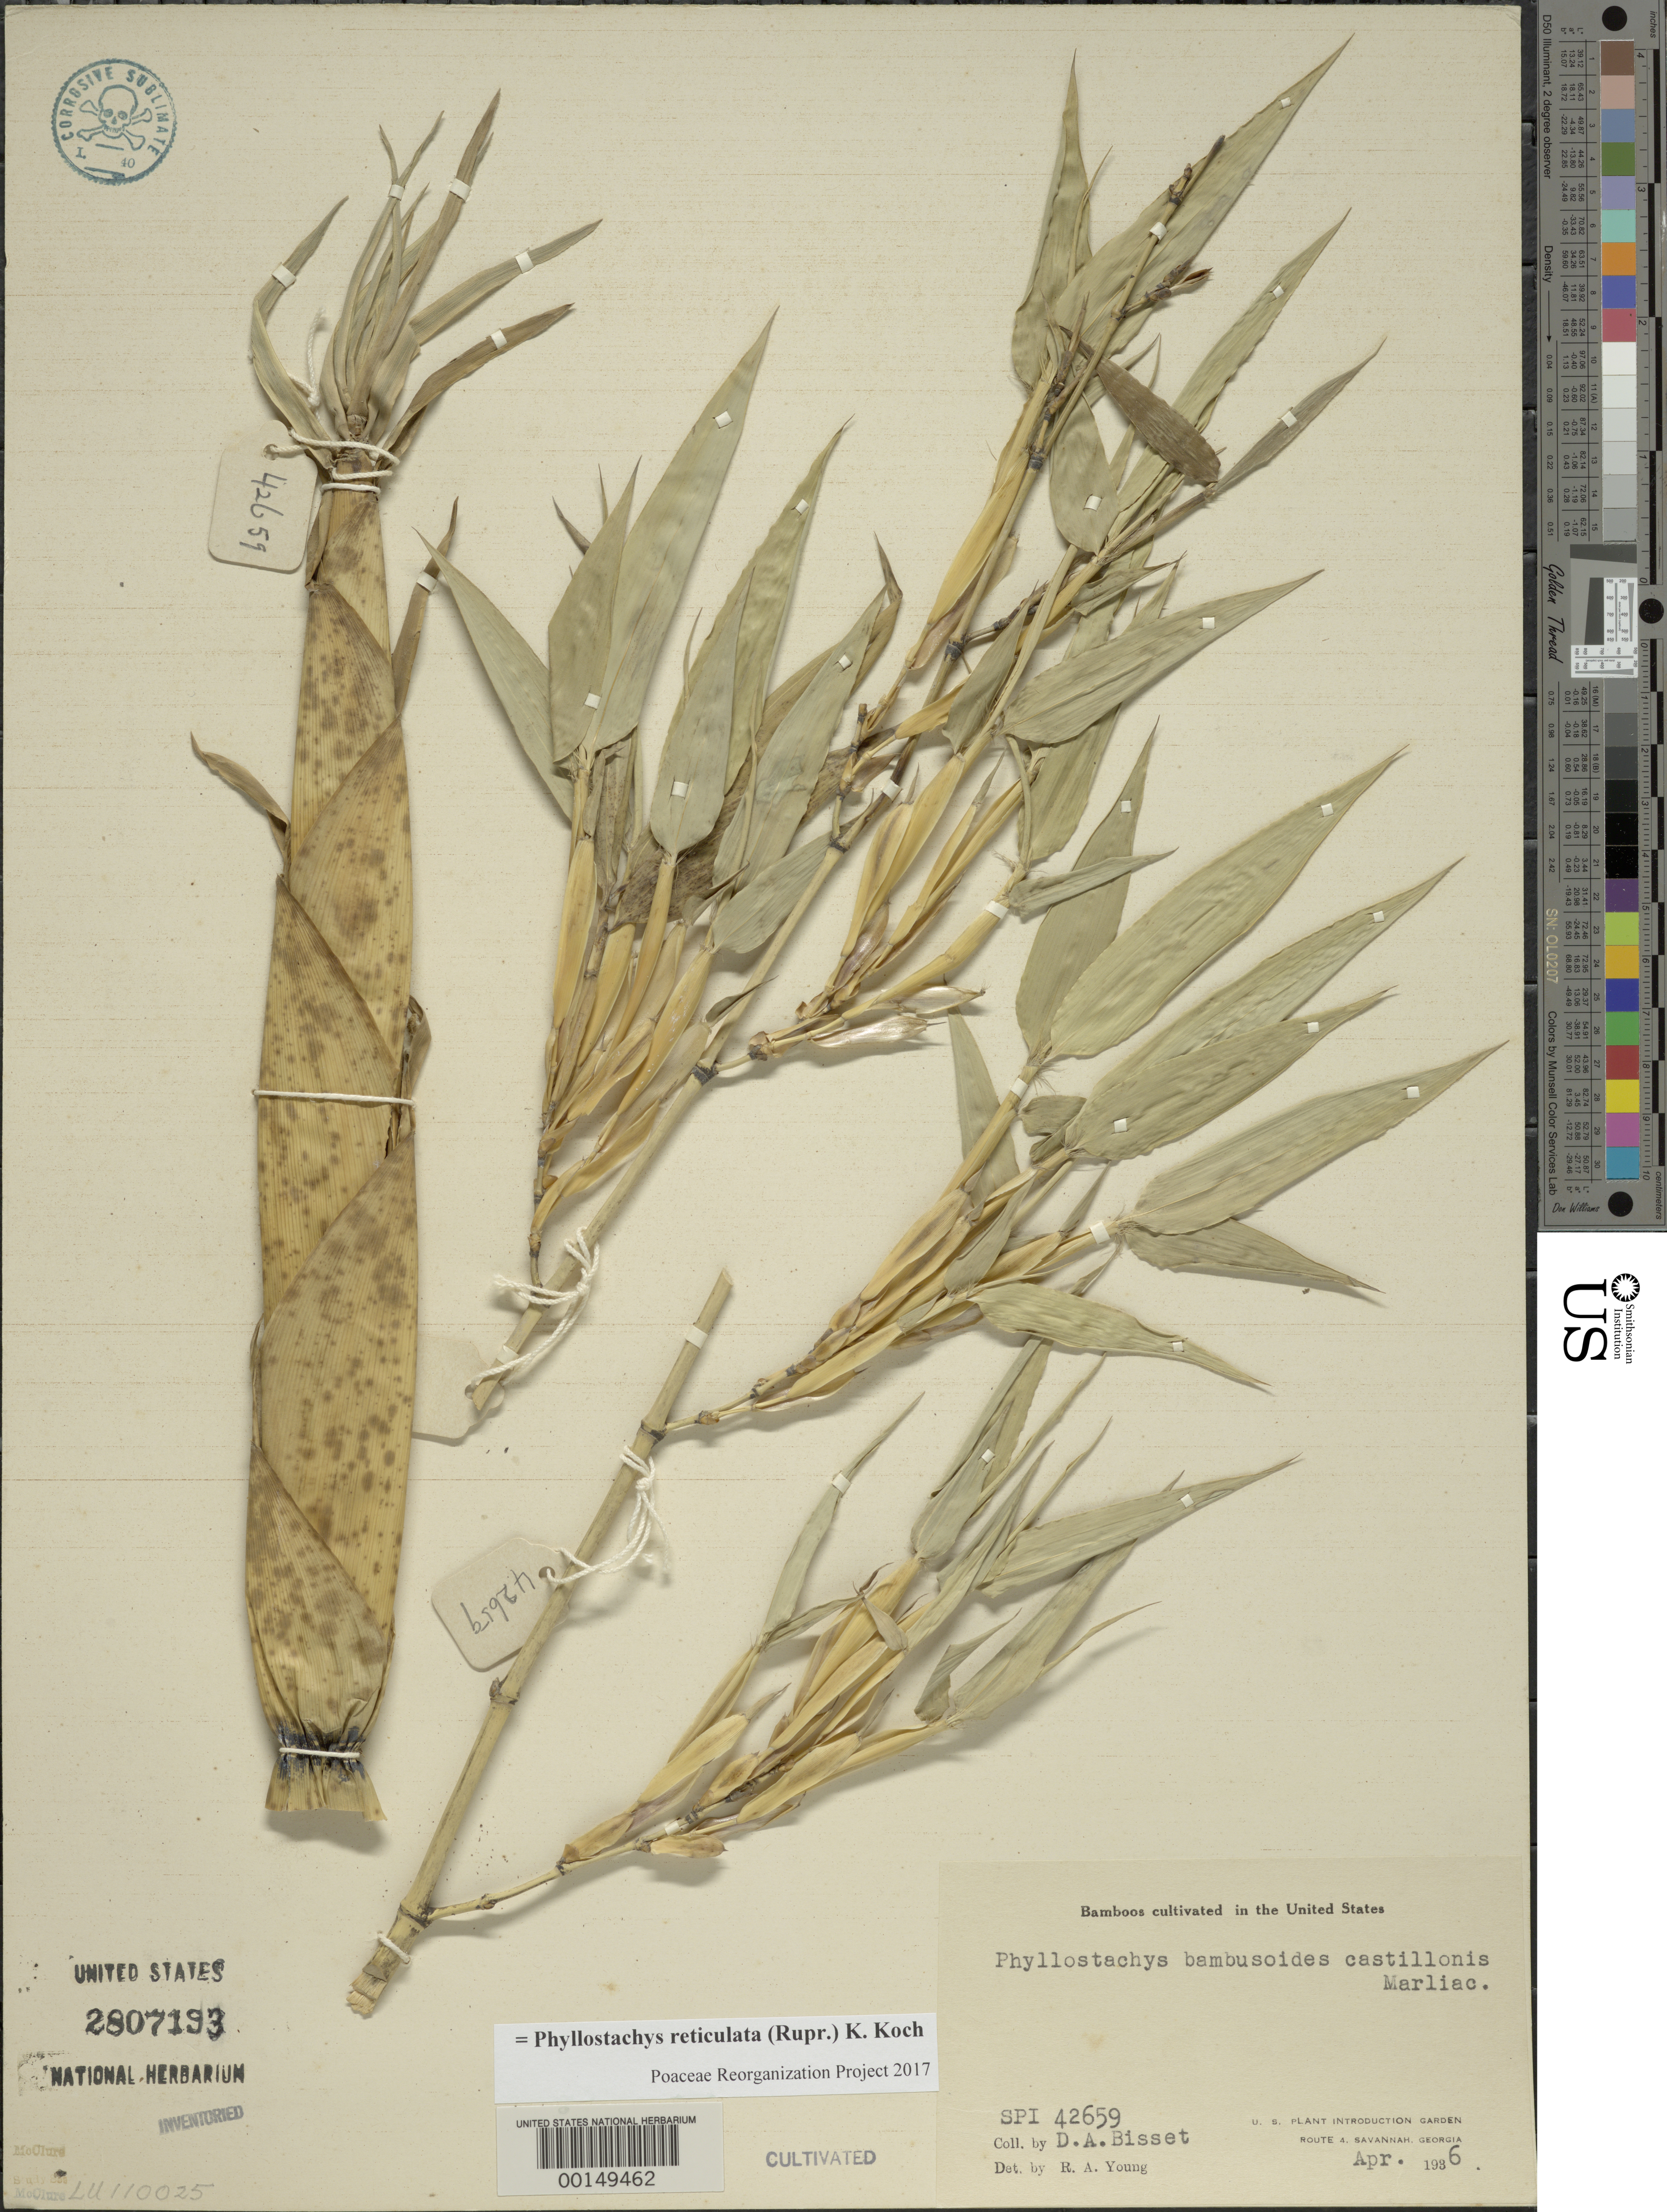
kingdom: Plantae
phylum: Tracheophyta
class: Liliopsida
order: Poales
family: Poaceae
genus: Phyllostachys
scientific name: Phyllostachys reticulata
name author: (Rupr.) K. Koch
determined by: Poaceae Reorganization Project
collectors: D. Bisset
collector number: SPI 42659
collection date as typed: Apr 1936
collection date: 1936-04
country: United States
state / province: Georgia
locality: Savannah, u.s.p.i. garden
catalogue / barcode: US 2807193